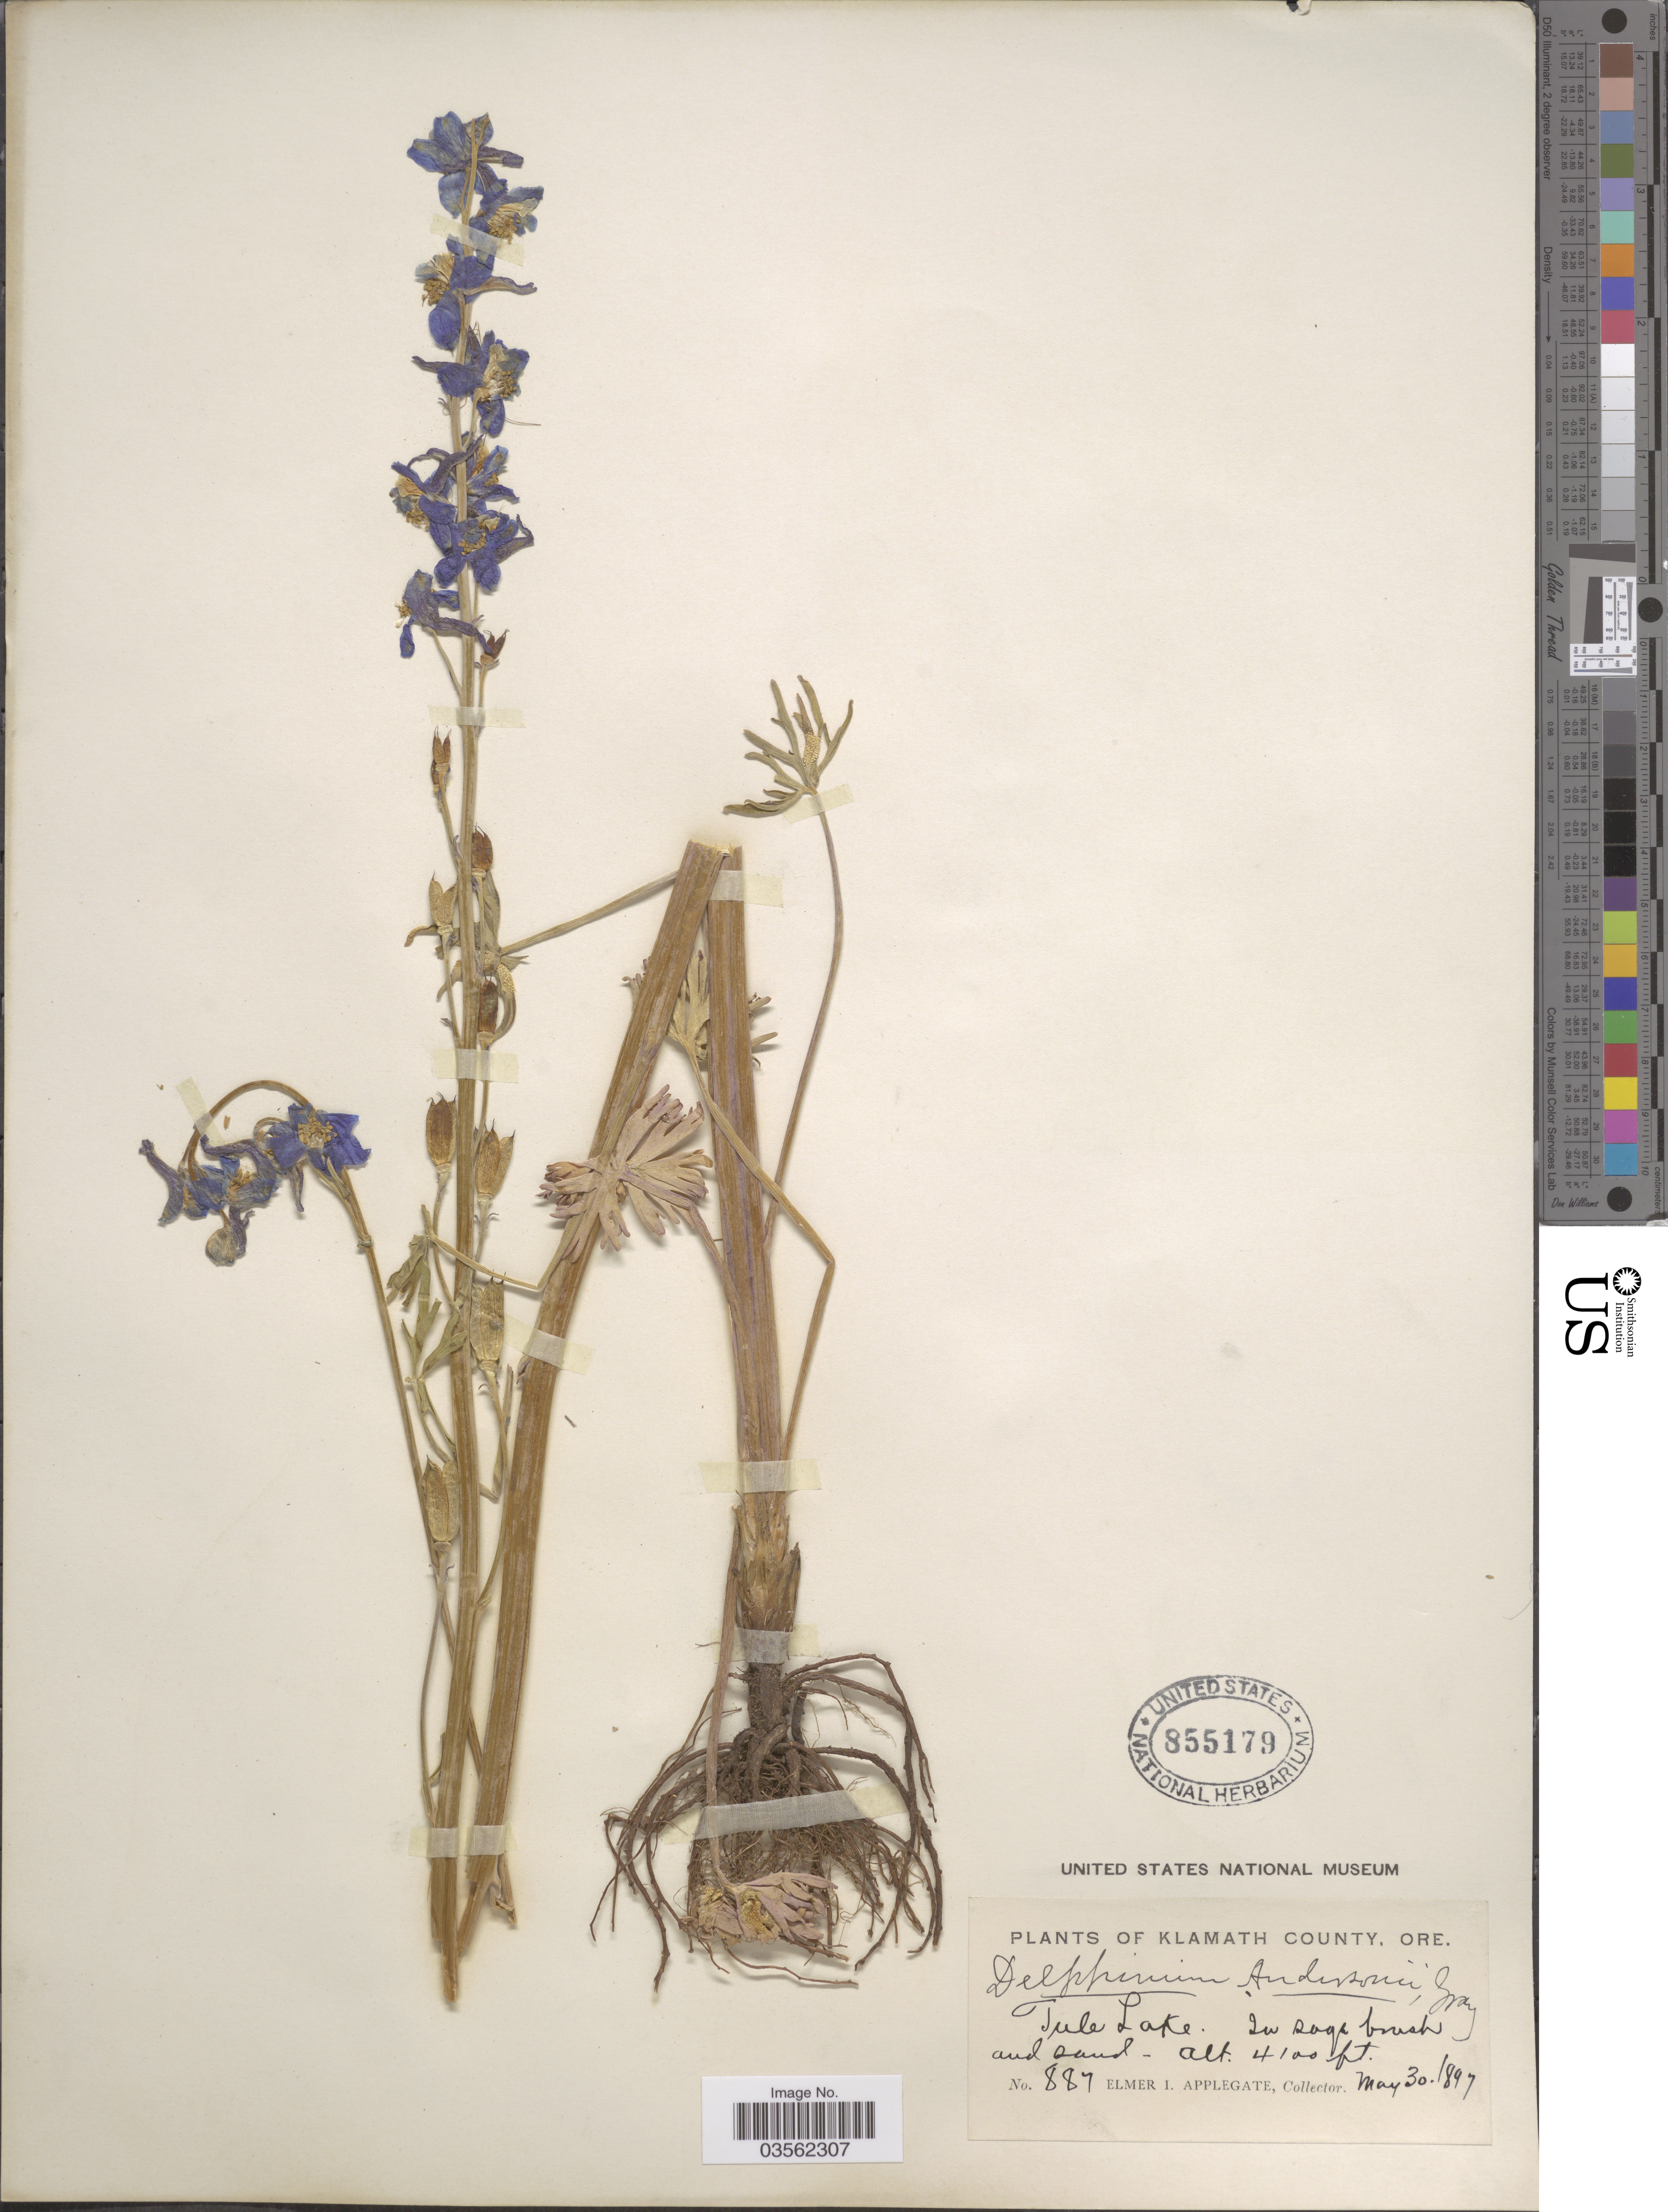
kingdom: Plantae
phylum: Tracheophyta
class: Magnoliopsida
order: Ranunculales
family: Ranunculaceae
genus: Delphinium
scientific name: Delphinium andersonii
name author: A. Gray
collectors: E. I. Applegate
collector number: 887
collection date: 1897-05-30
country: United States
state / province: Oregon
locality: Klamath County. Tule Lake.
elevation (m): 1250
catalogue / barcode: US 855179